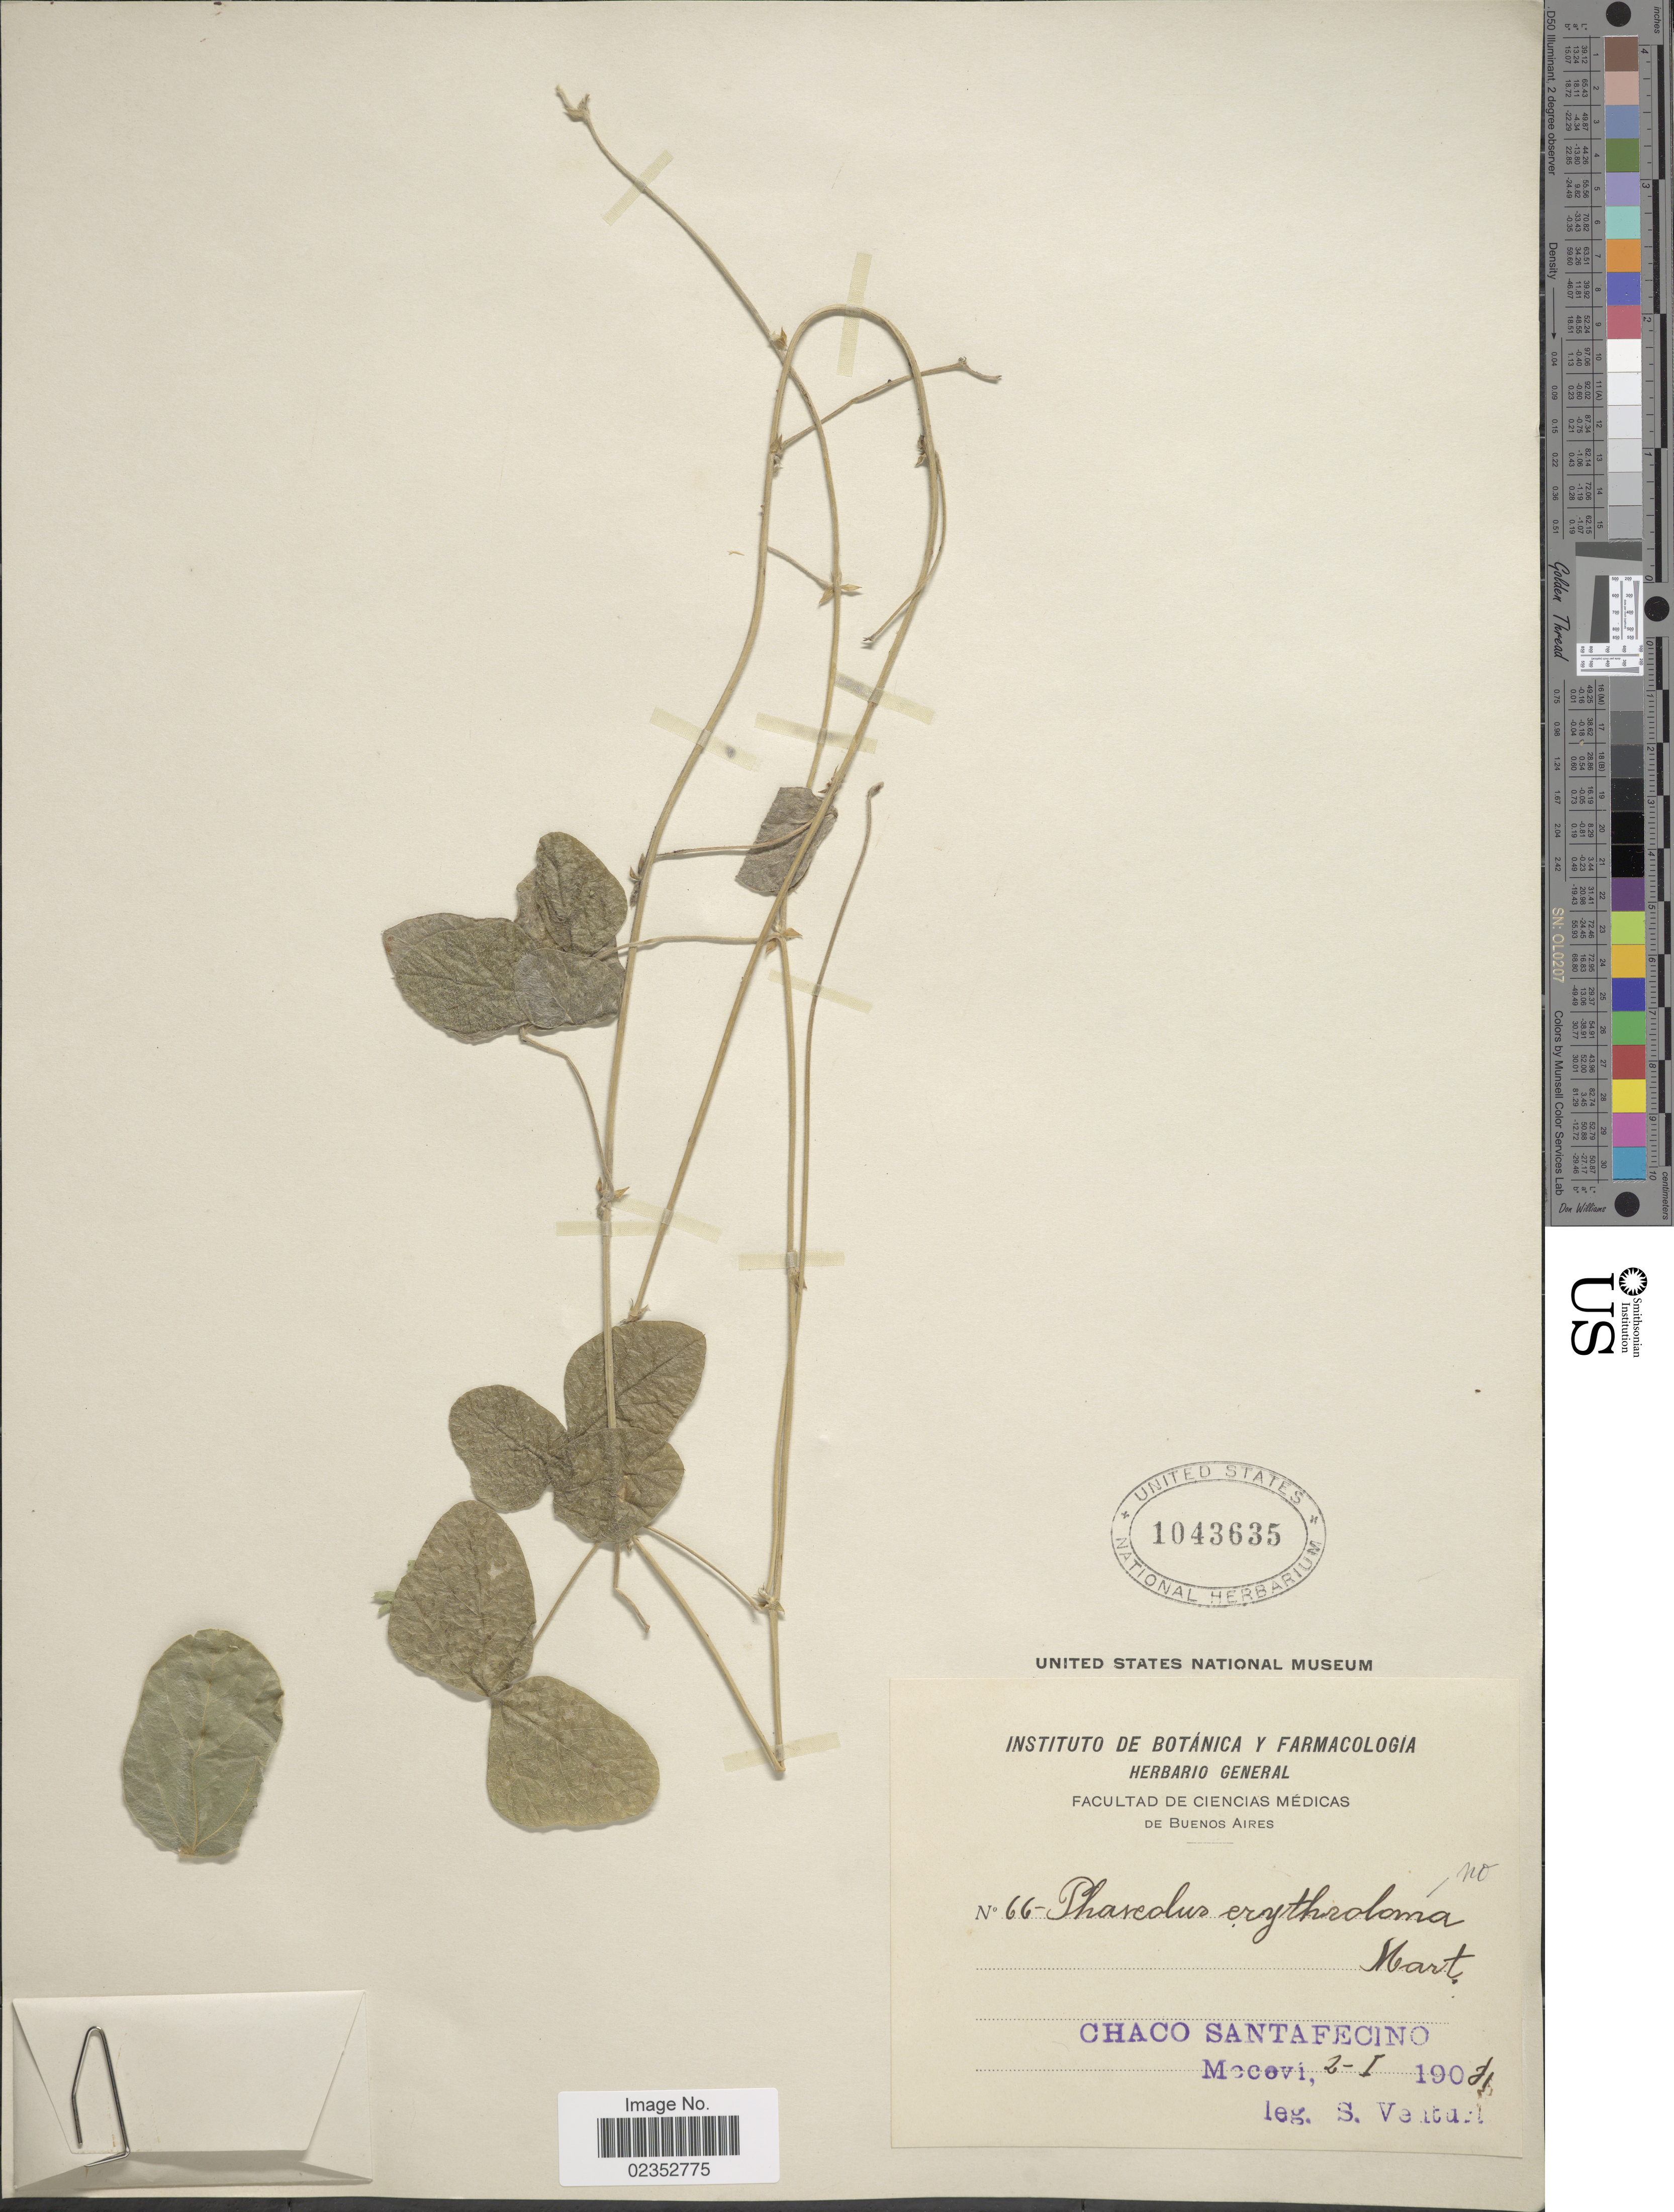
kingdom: Plantae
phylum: Tracheophyta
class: Magnoliopsida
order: Fabales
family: Fabaceae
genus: Macroptilium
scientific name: Macroptilium erythroloma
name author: (Mart. ex Benth.) Urb.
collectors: S. Venturi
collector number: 66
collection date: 1901-01-02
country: Argentina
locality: Chaco Santafecino, Mocovi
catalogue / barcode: US 1043635